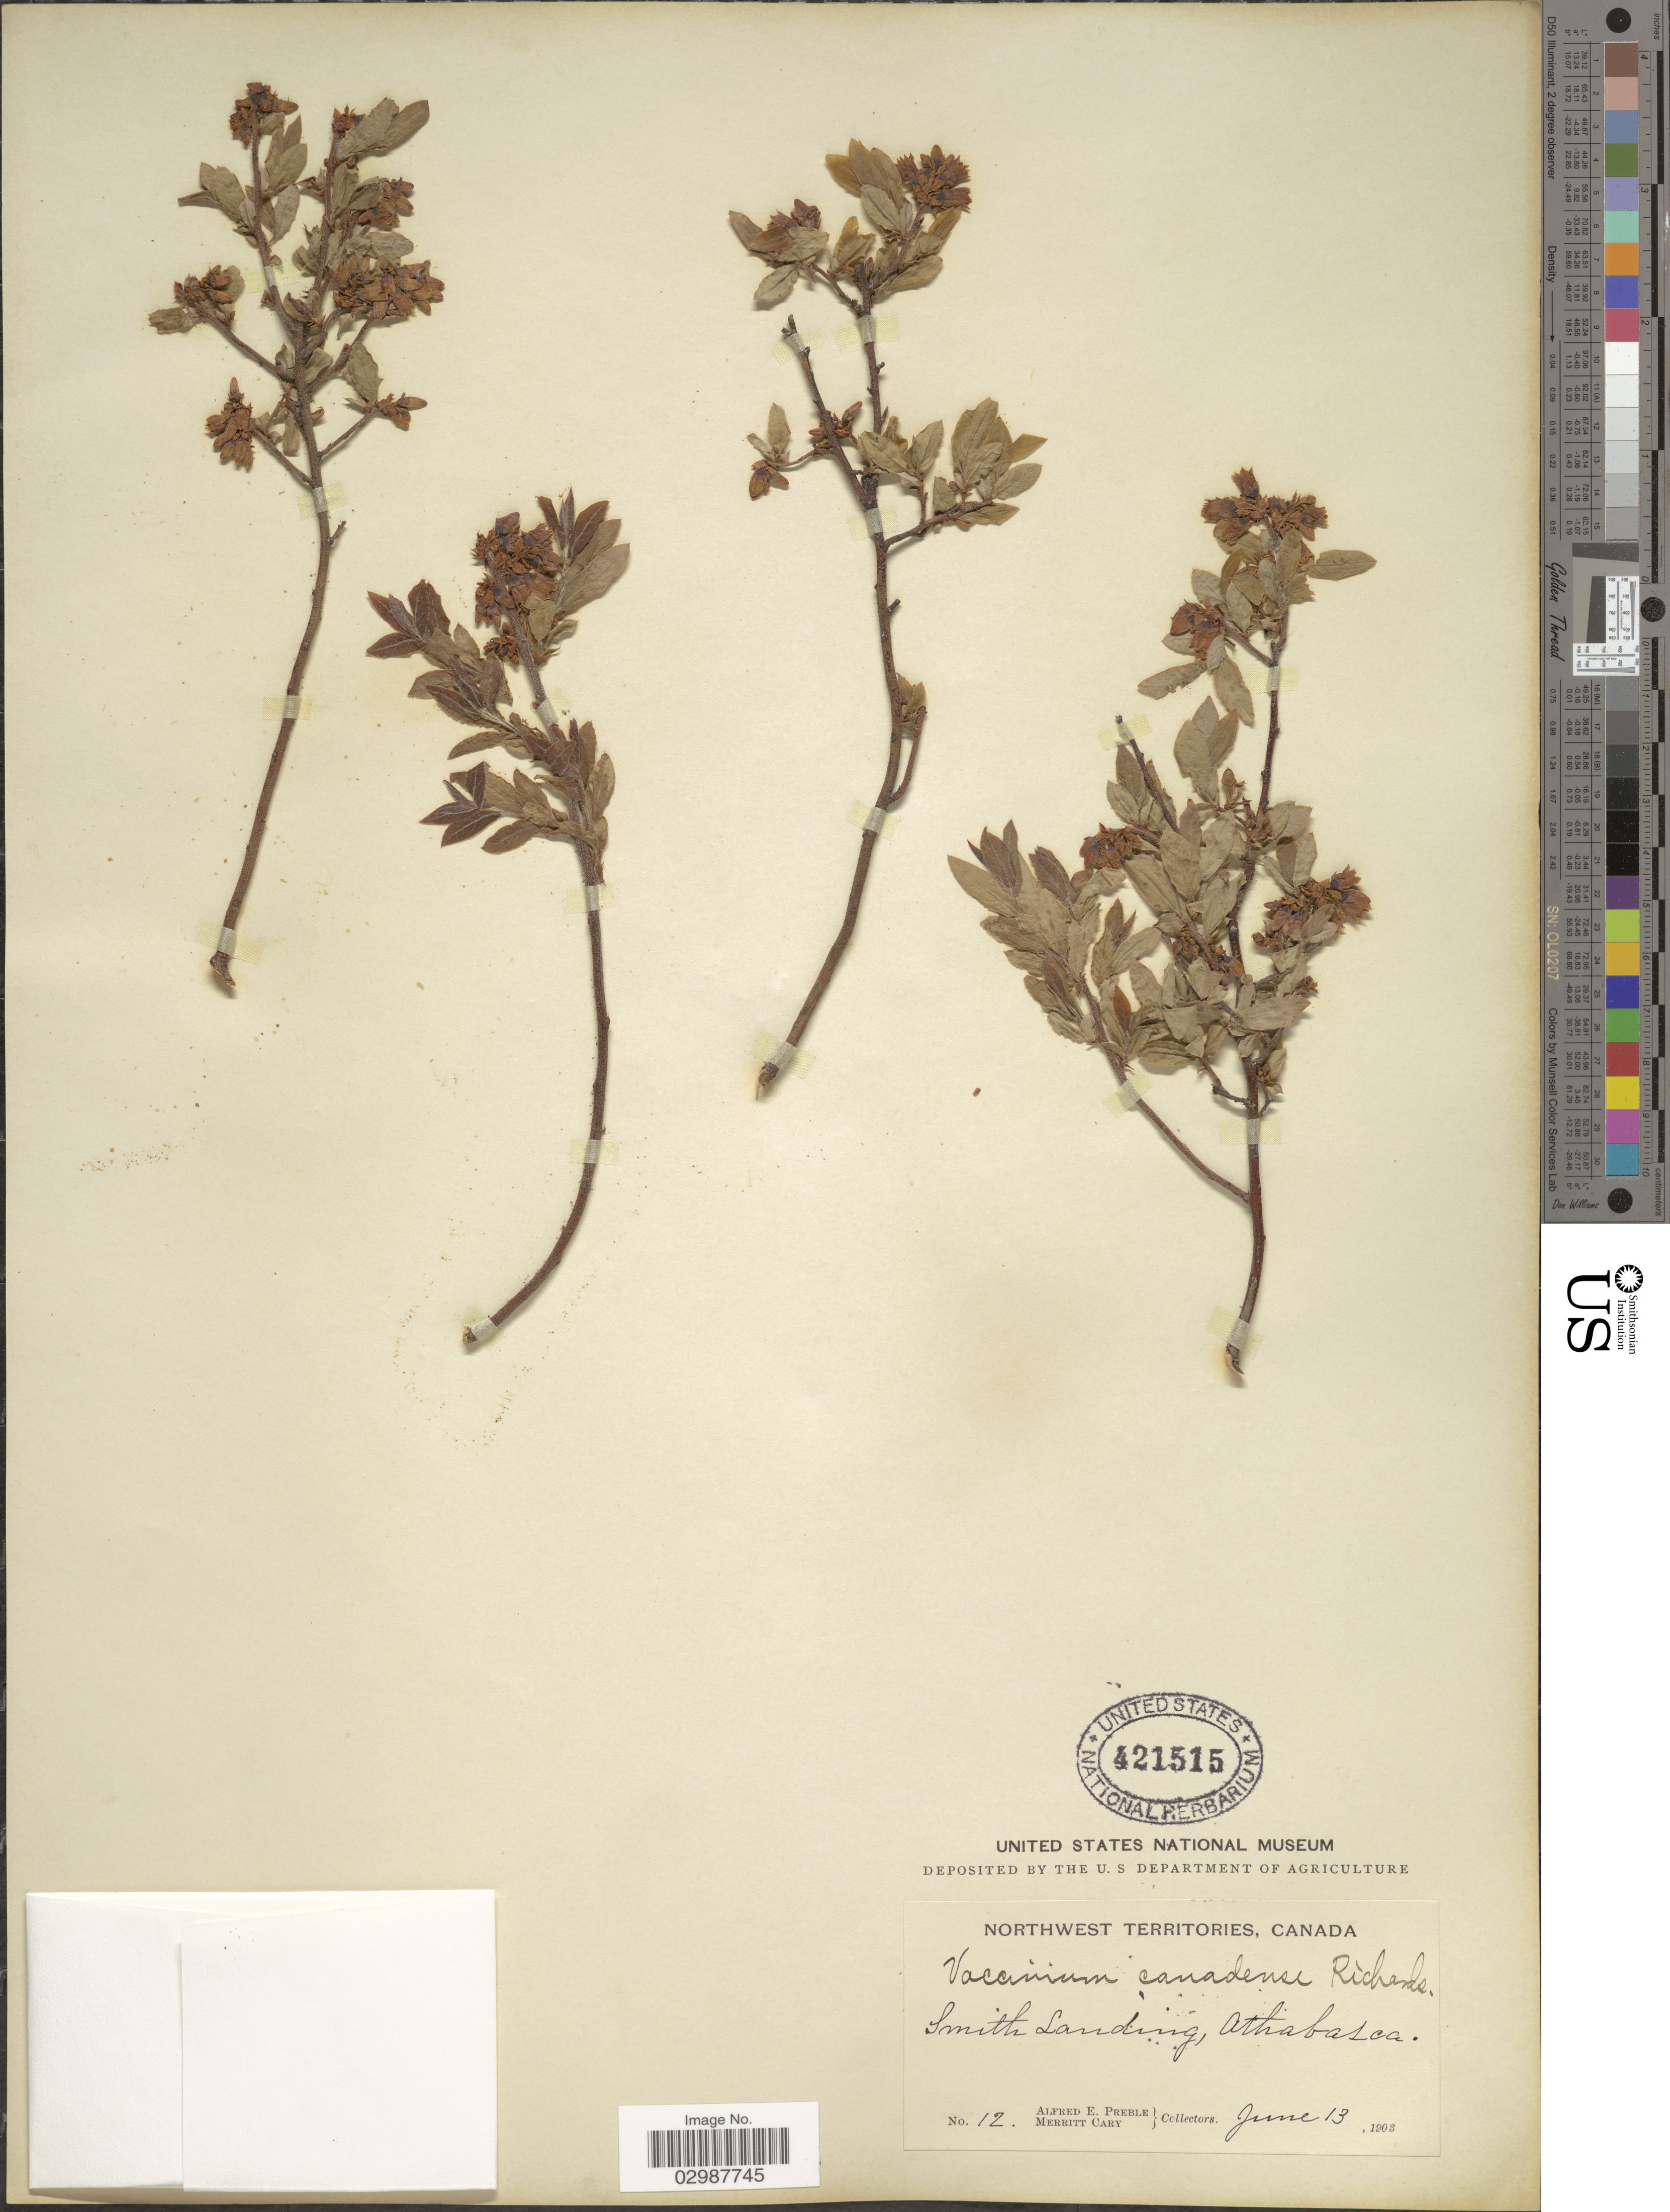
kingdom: Plantae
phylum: Tracheophyta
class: Magnoliopsida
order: Ericales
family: Ericaceae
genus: Vaccinium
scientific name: Vaccinium canadense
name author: Kalm ex Richardson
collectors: A. Preble & M. Cary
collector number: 12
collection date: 1903-06-13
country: Canada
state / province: Northwest Territories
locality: Smith Landing, Athabasca.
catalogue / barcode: US 421515